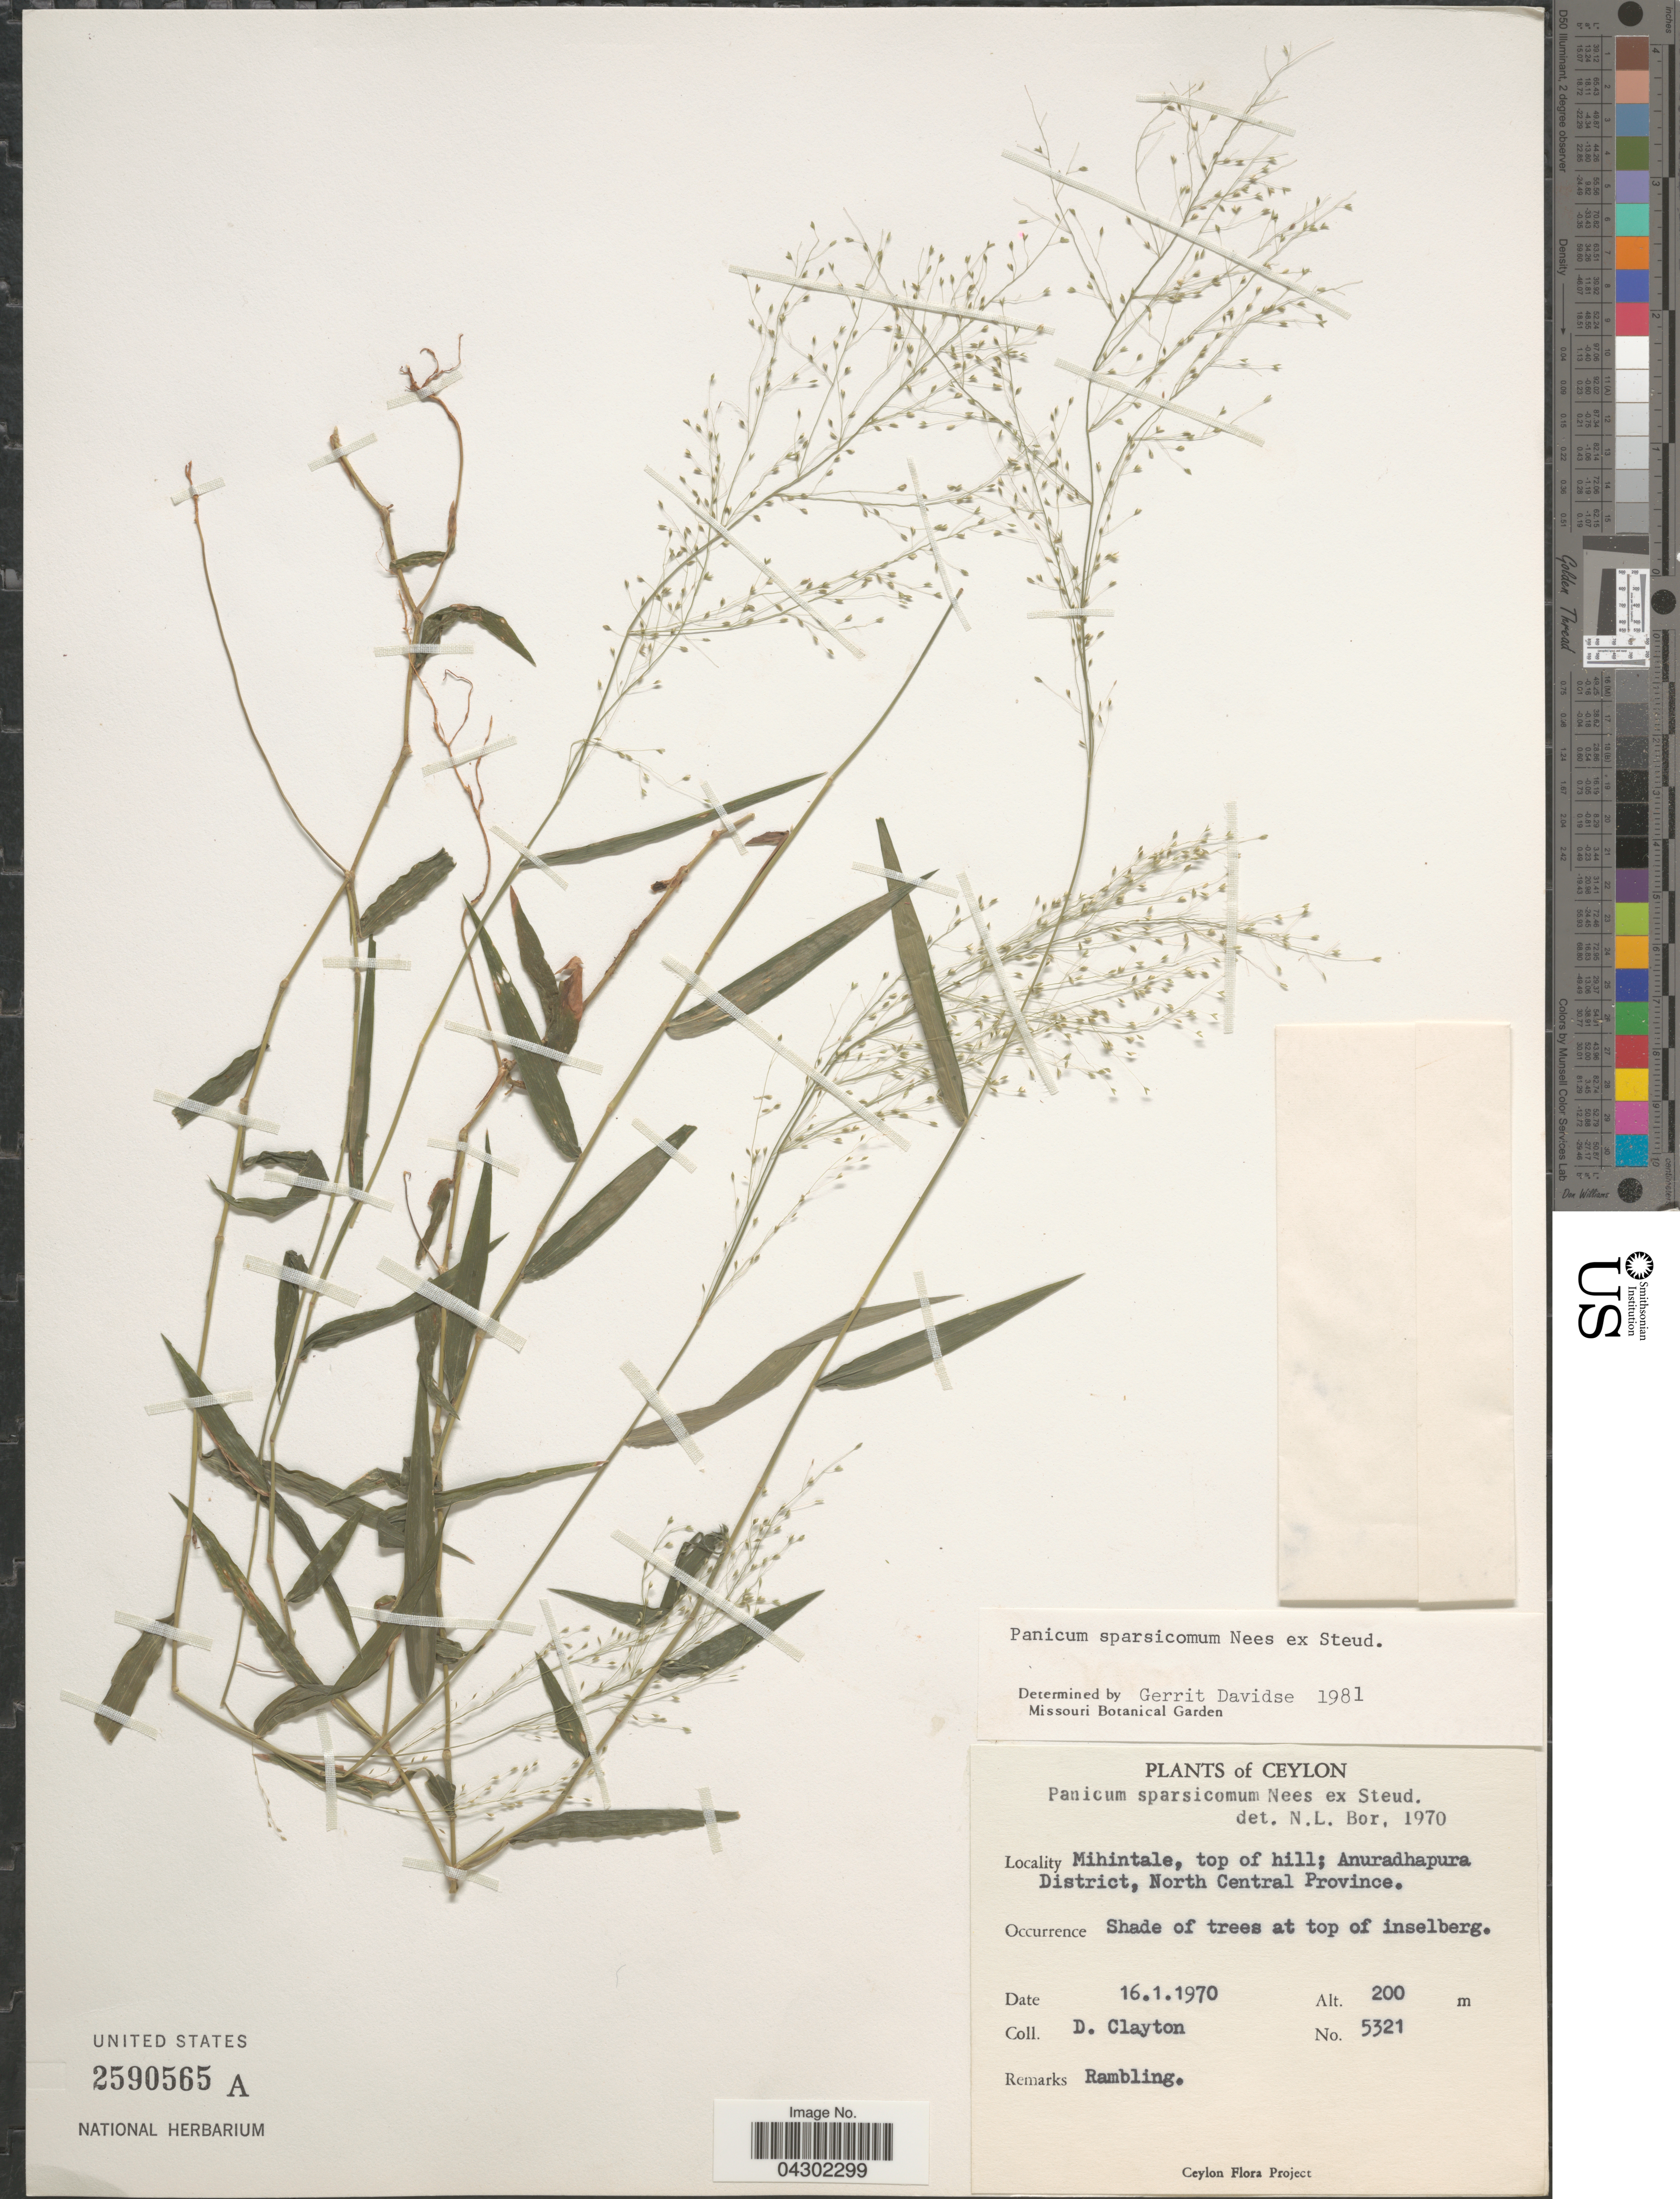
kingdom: Plantae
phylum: Tracheophyta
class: Liliopsida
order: Poales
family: Poaceae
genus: Panicum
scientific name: Panicum sparsicomum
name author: Nees ex Steud.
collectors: D. Clayton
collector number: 5321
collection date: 1970-01-16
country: Sri Lanka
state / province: North Central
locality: Ceylon. Mihintale, top of hill; Anuradhapura District.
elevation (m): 200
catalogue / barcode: US 2590565A